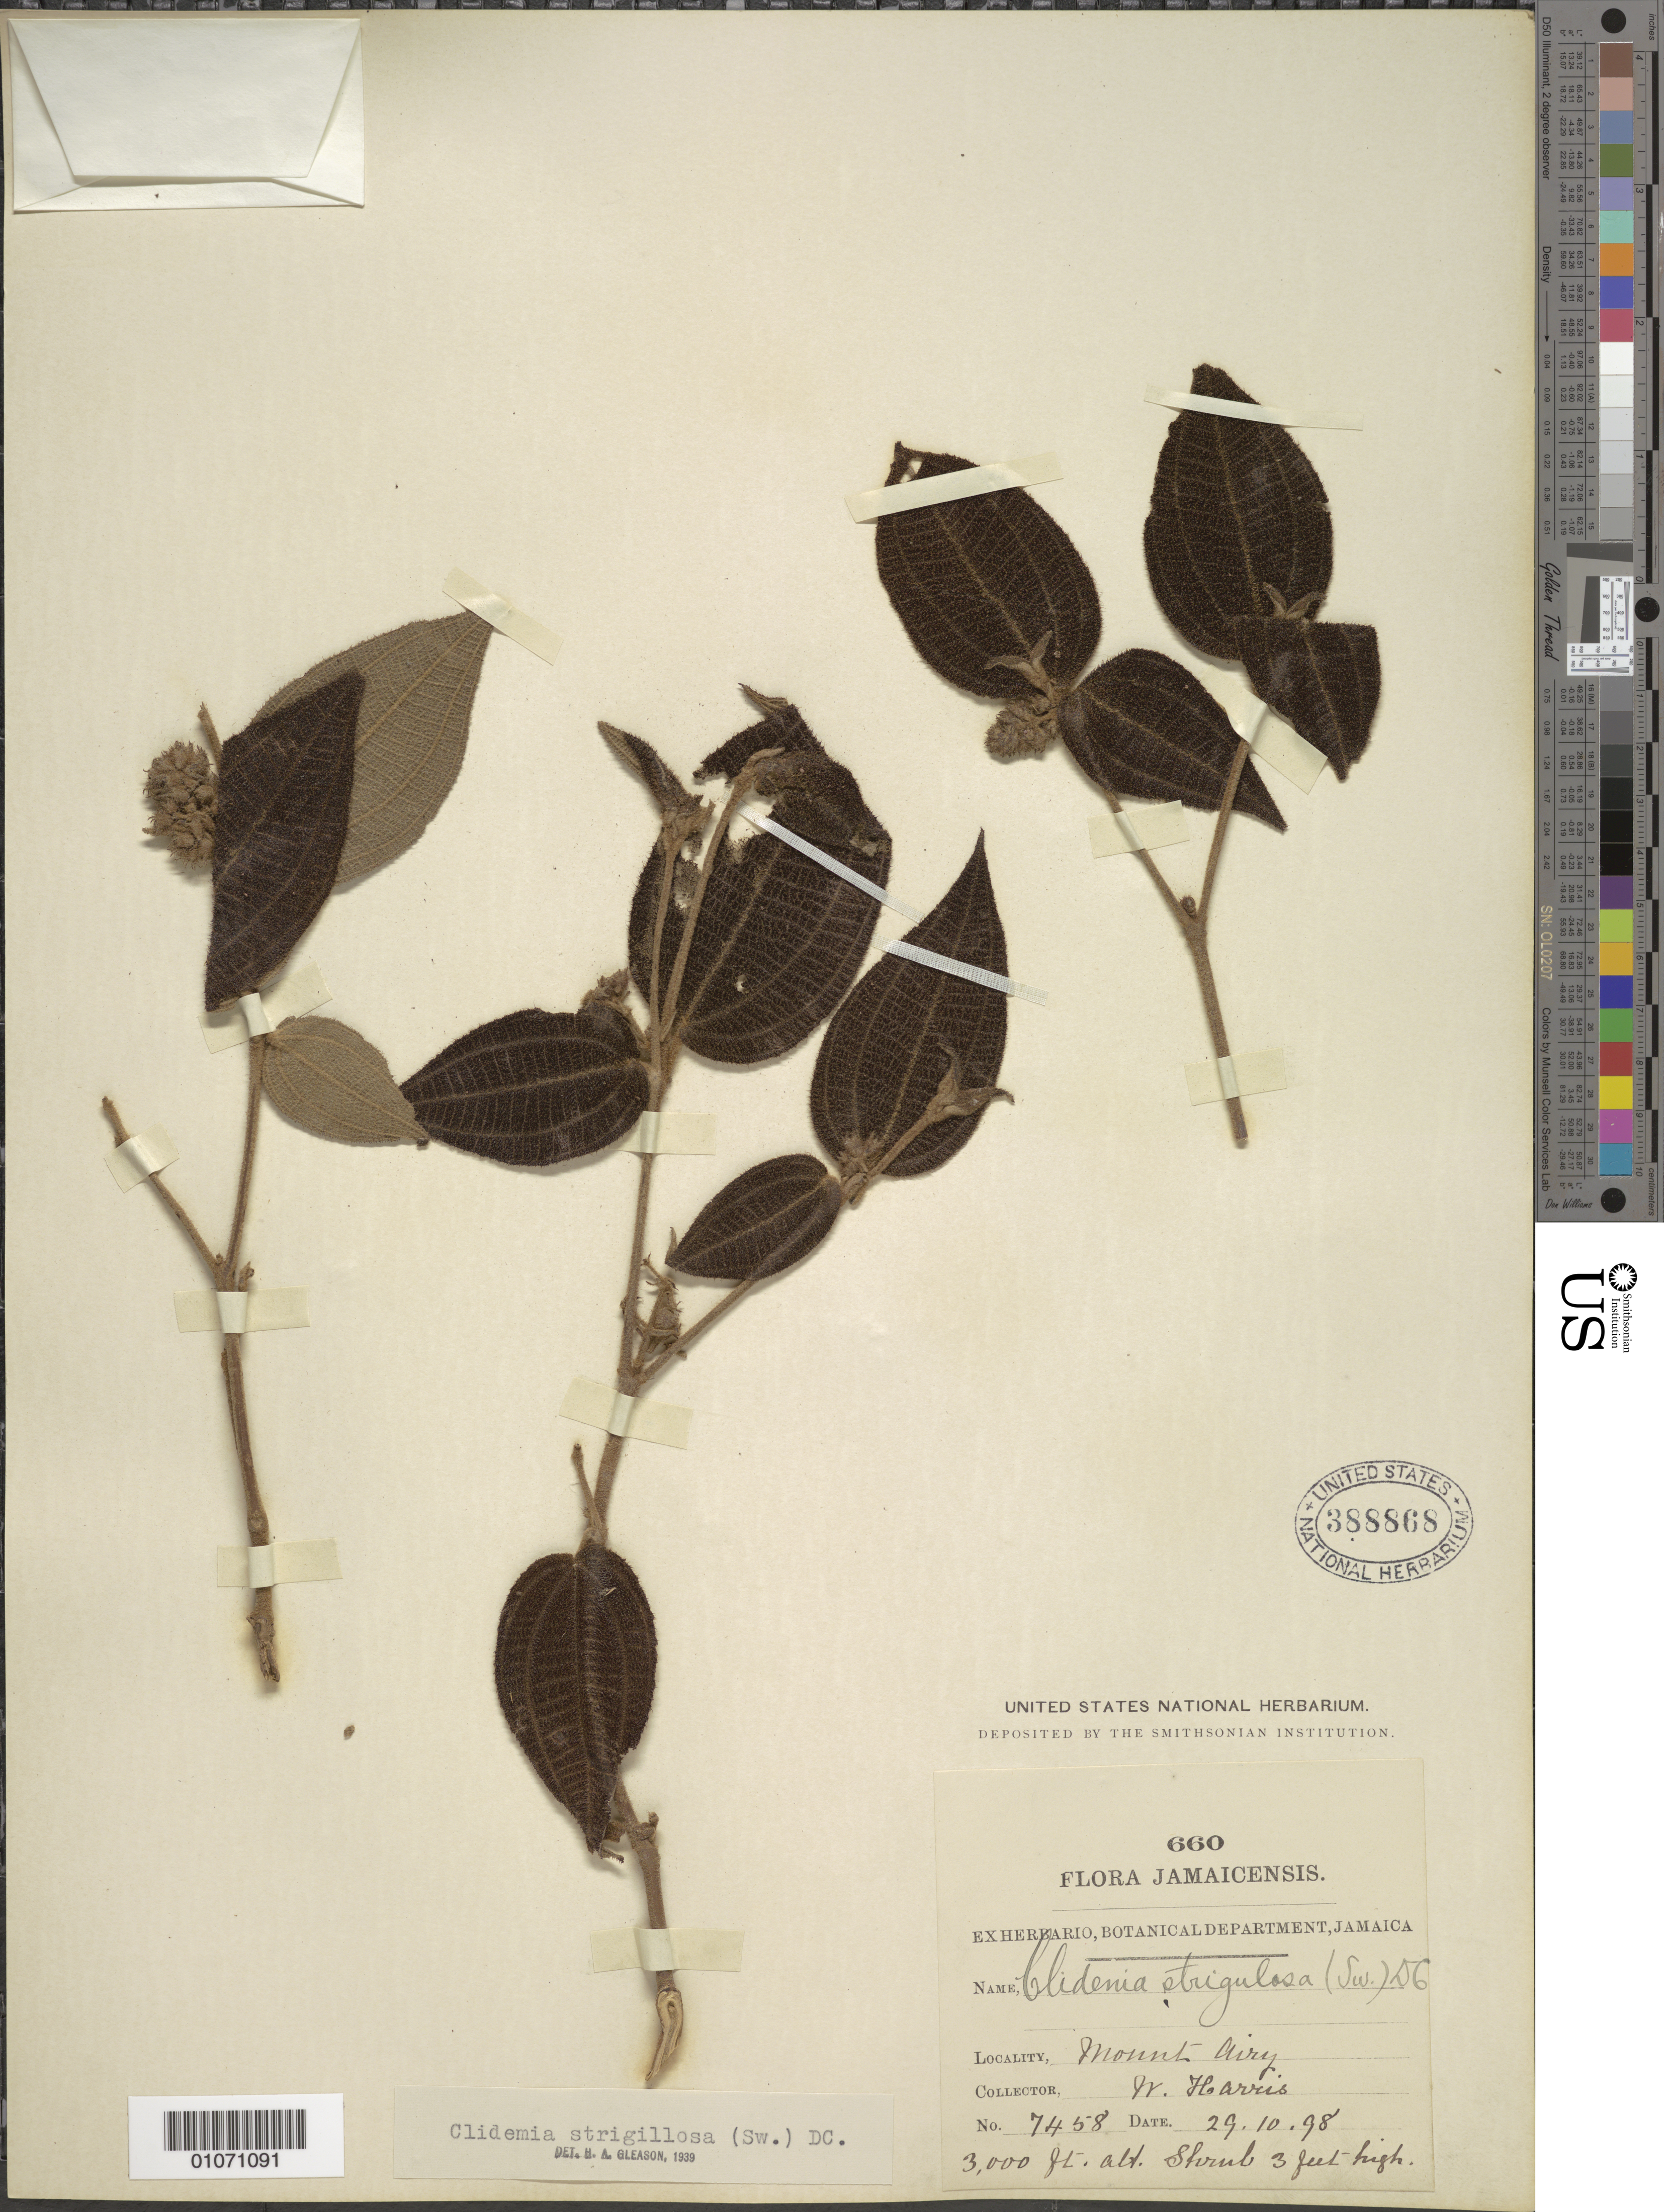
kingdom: Plantae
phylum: Tracheophyta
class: Magnoliopsida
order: Myrtales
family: Melastomataceae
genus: Clidemia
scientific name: Clidemia strigillosa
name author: (Sw.) DC.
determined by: Gleason, H. A.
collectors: W. Harris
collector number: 7458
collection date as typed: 29 Oct 1898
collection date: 1898-10-29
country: Jamaica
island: Jamaica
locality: Mt. Airy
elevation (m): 914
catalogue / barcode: US 388868